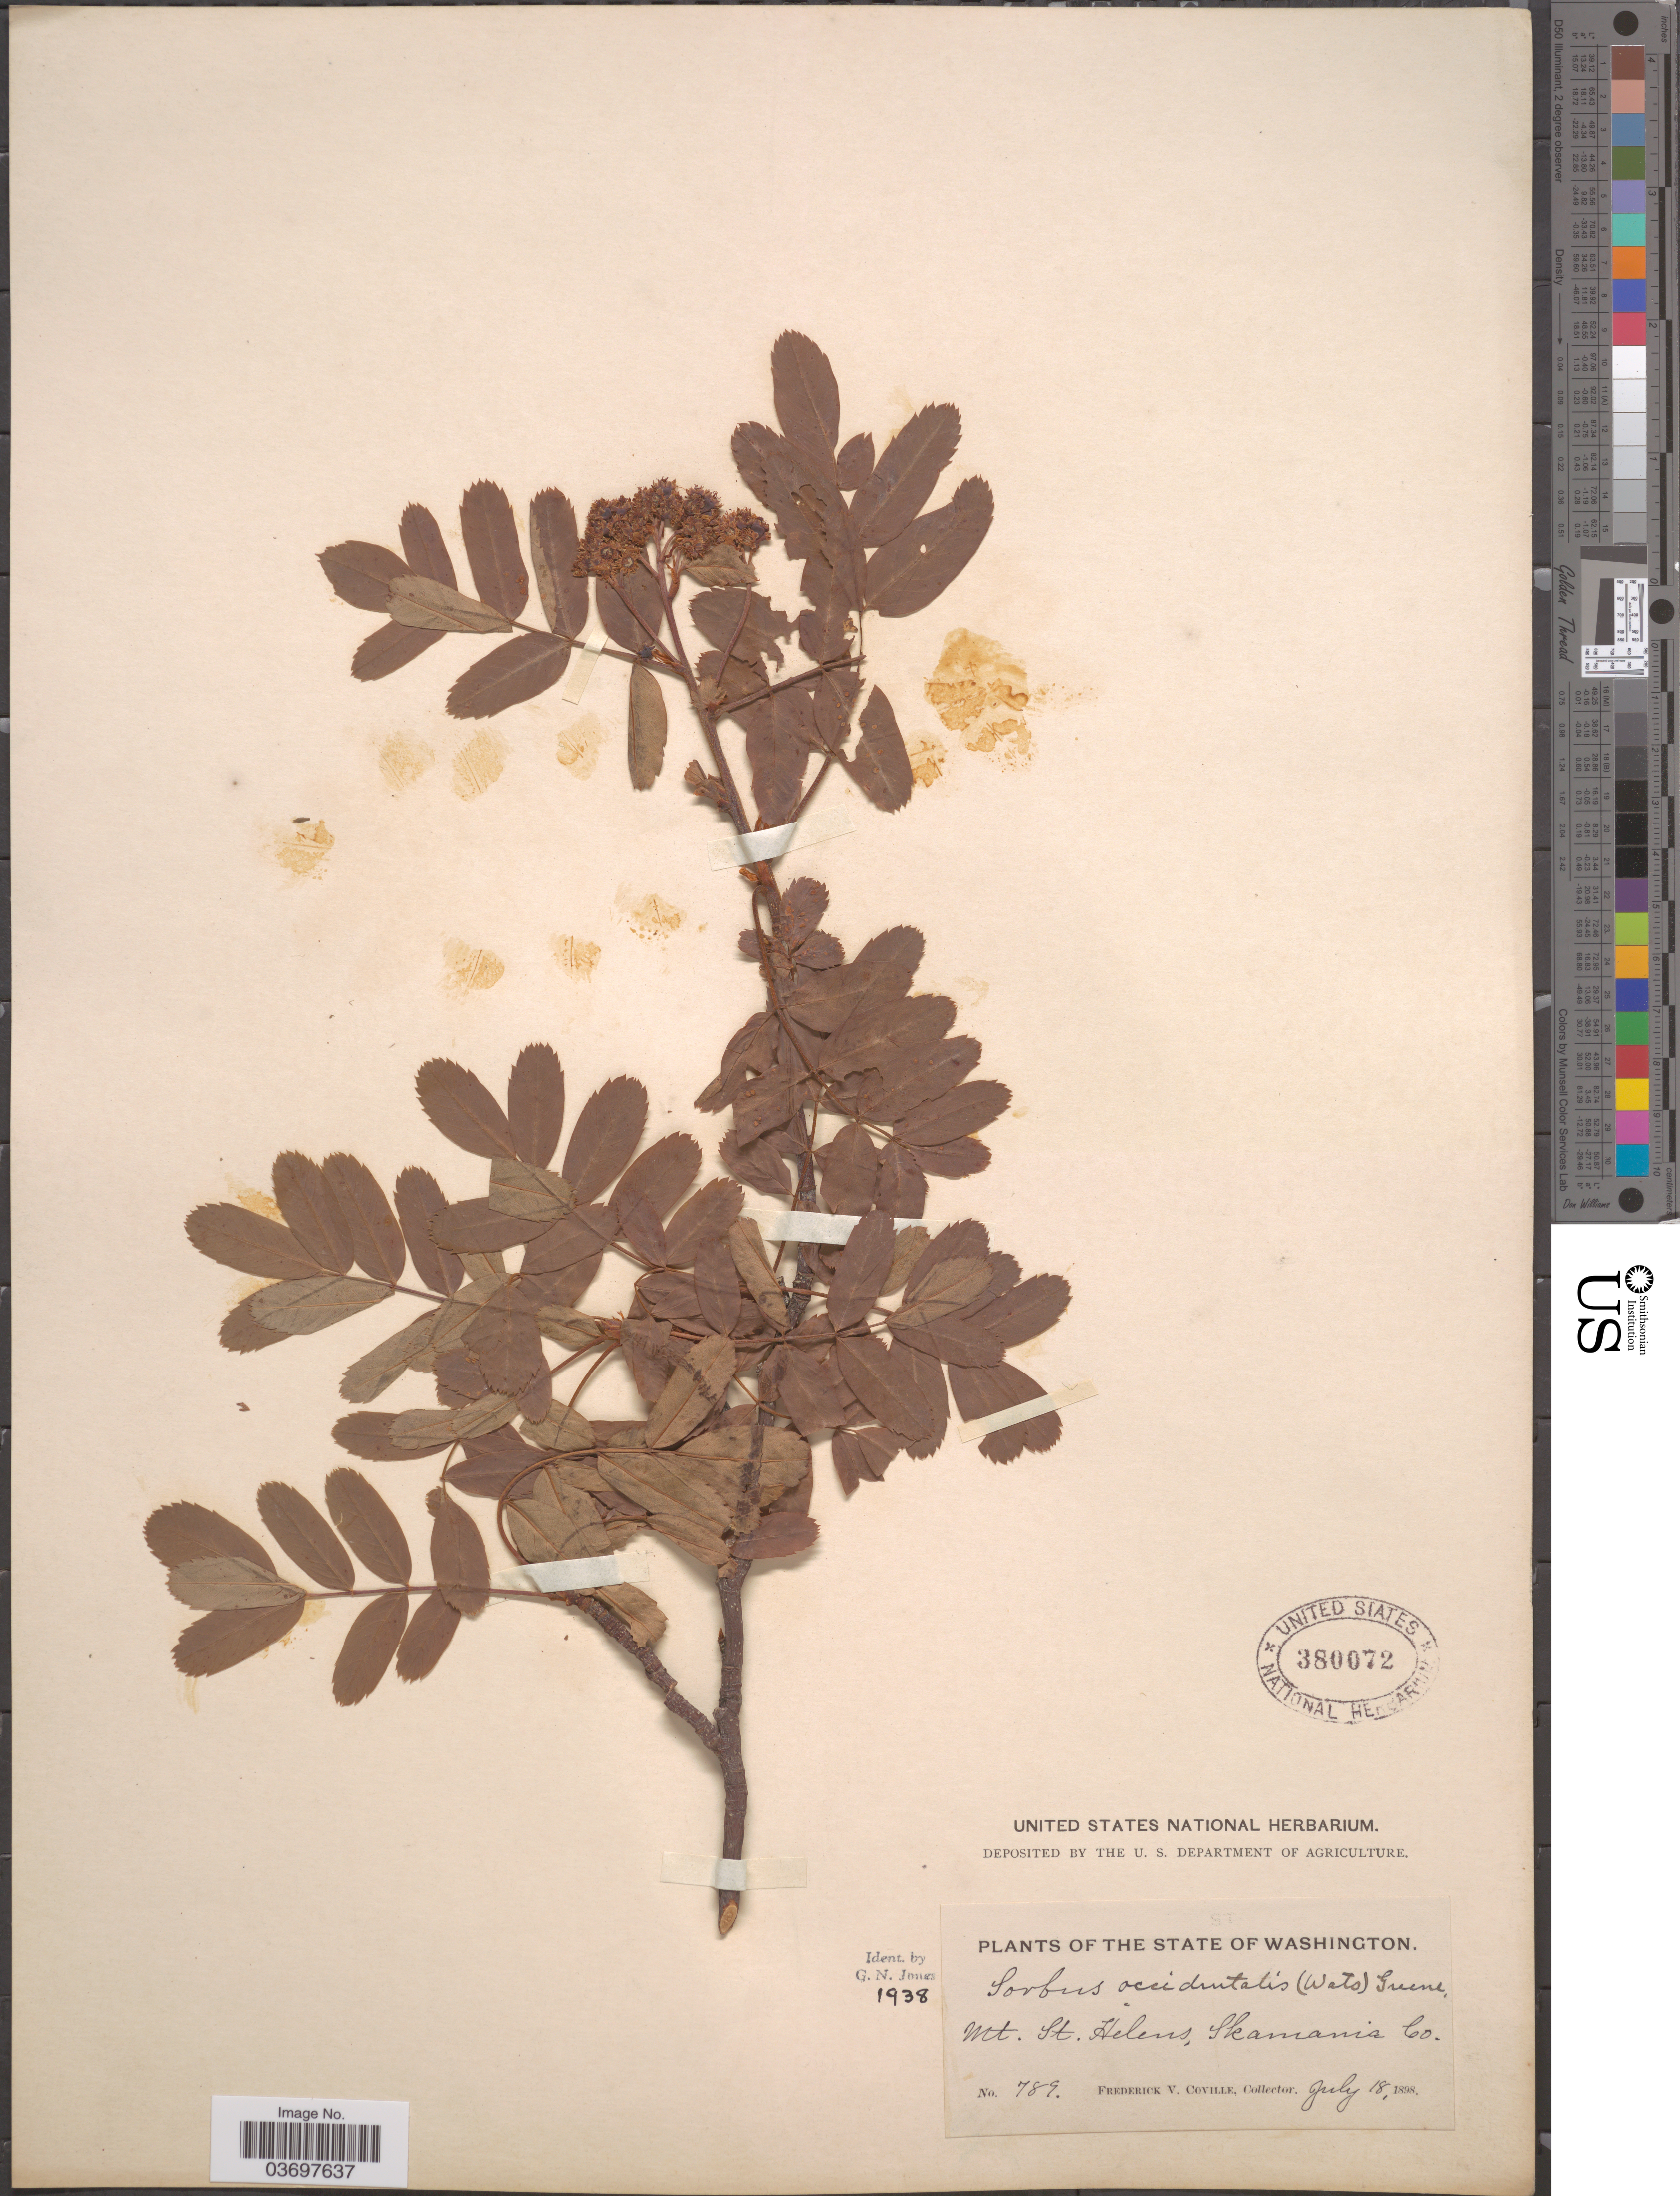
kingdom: Plantae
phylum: Tracheophyta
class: Magnoliopsida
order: Rosales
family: Rosaceae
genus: Sorbus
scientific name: Sorbus pumila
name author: Raf.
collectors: F. V. Coville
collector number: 789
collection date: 1898-07-18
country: United States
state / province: Washington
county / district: Skamania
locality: Mt. St. Helens, Skamania Co.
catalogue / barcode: US 380072